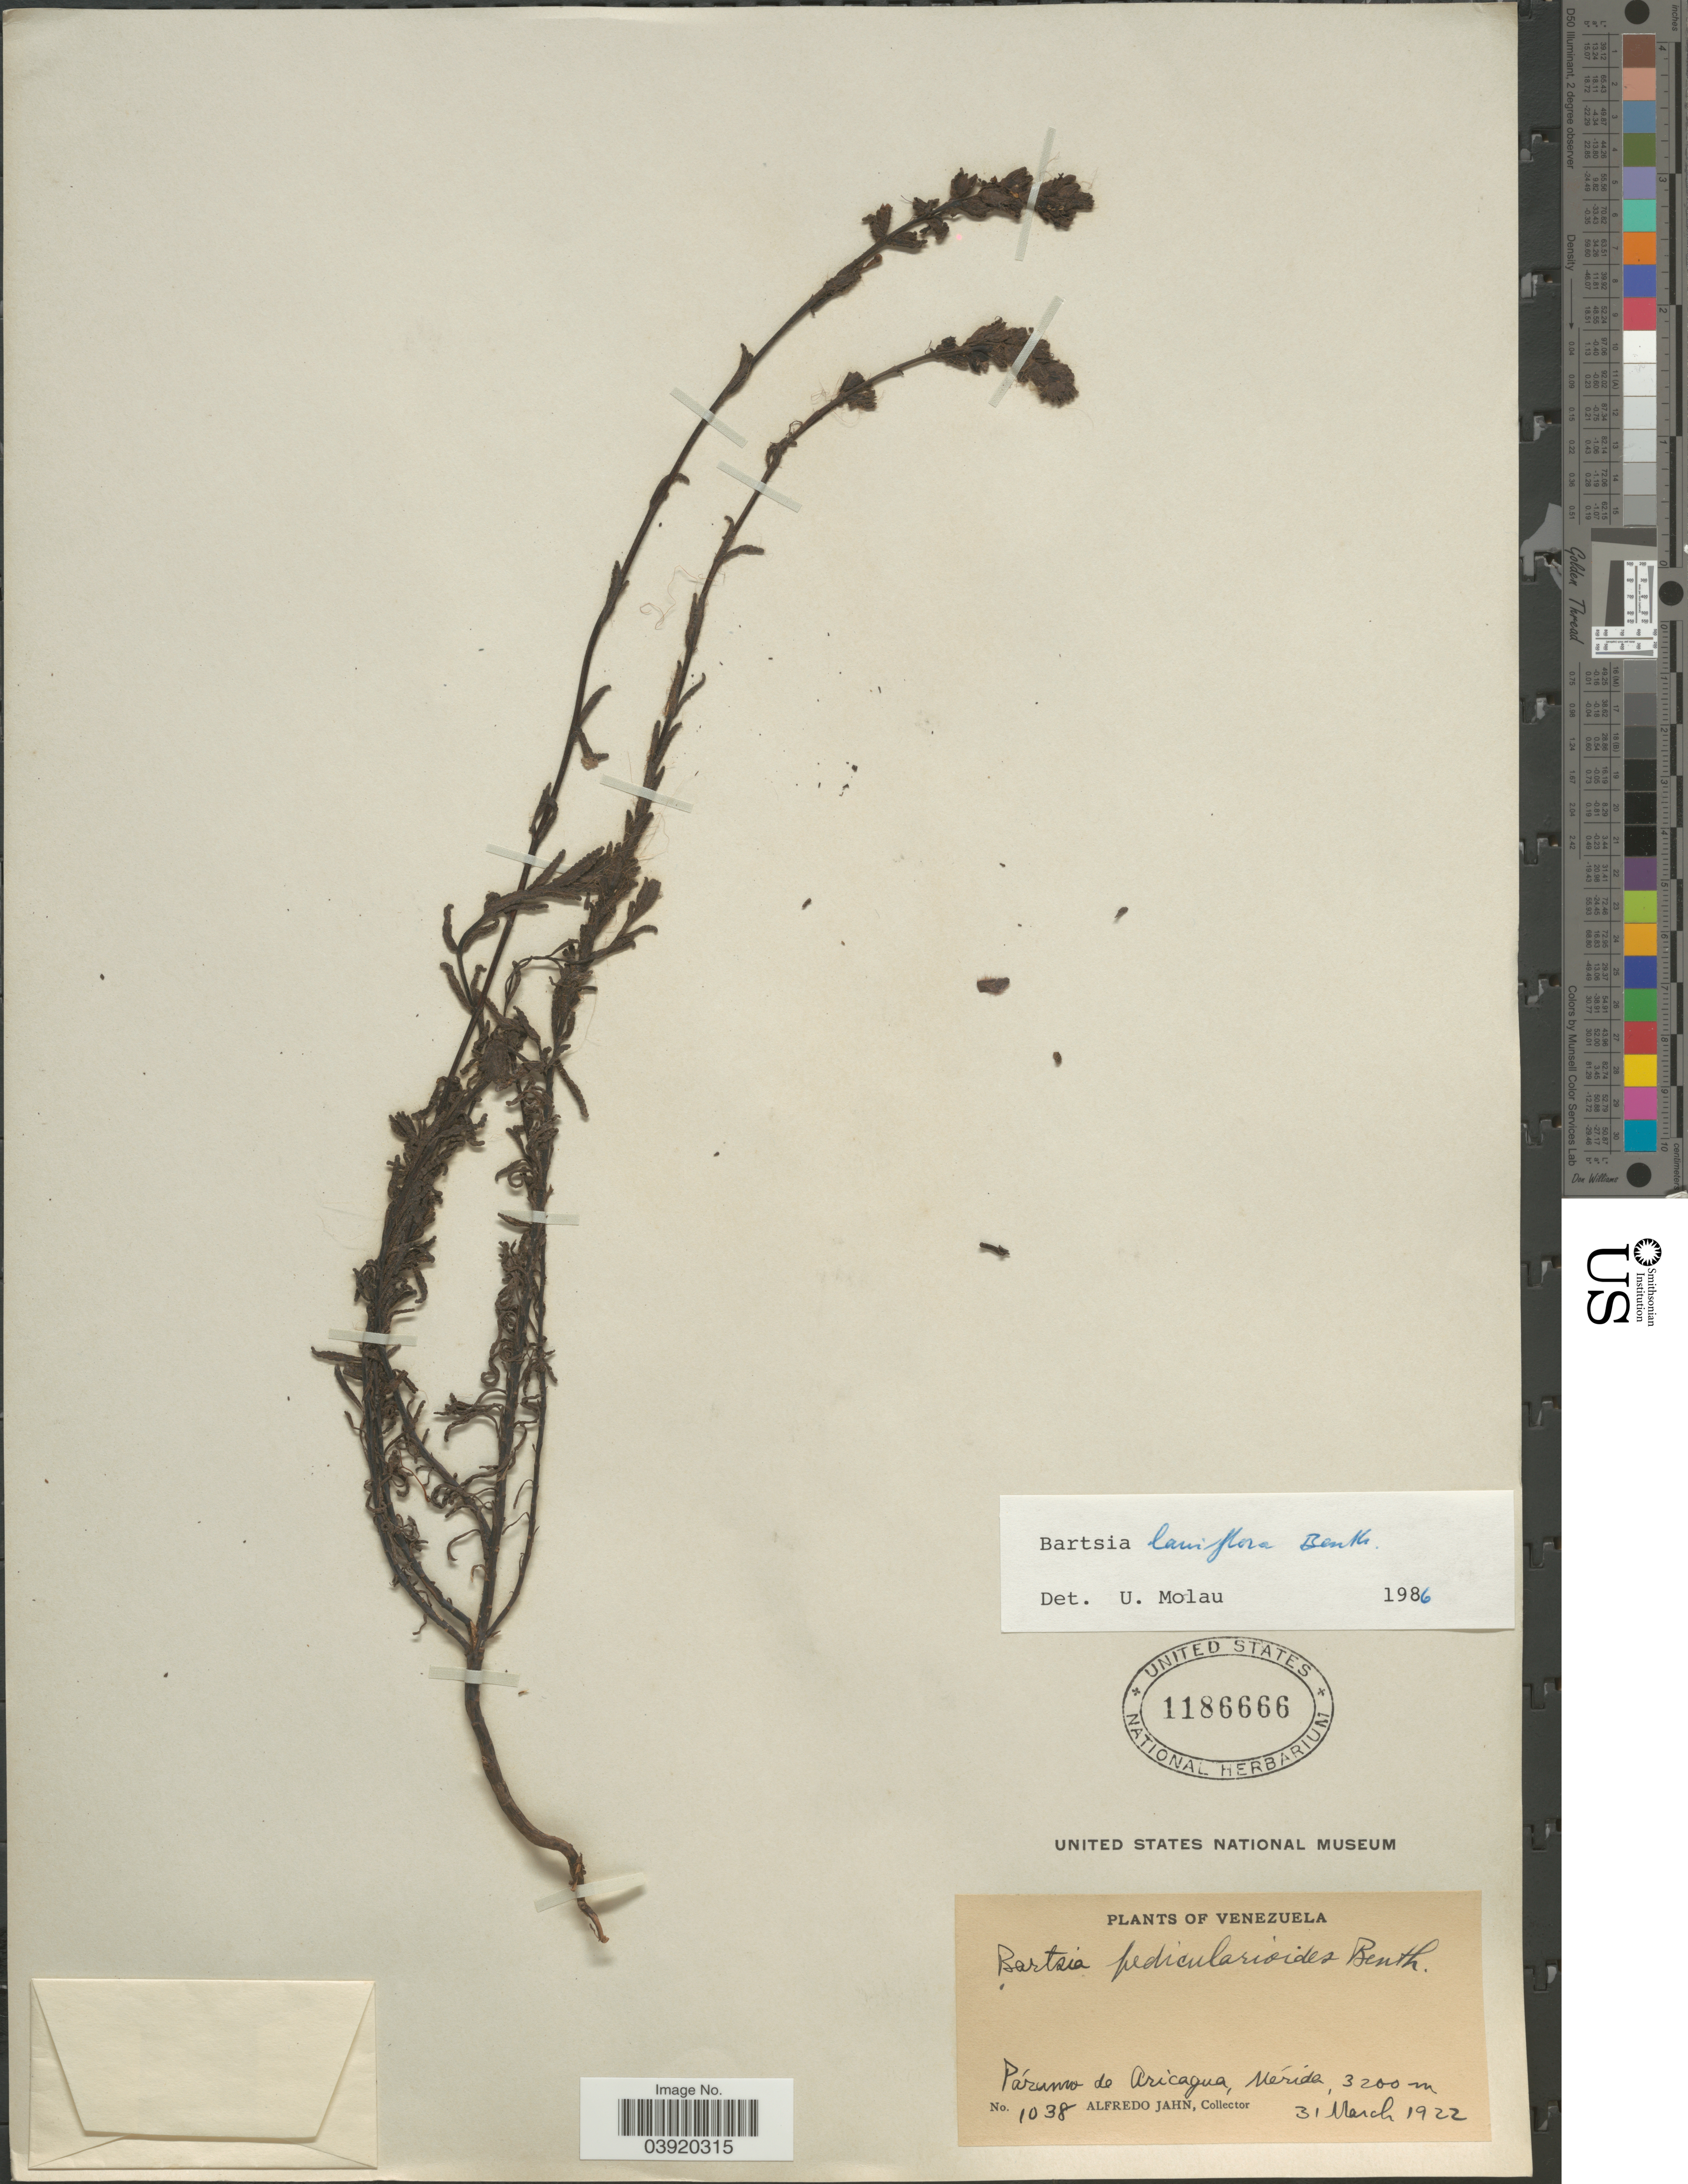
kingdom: Plantae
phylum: Tracheophyta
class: Magnoliopsida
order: Lamiales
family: Orobanchaceae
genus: Bartsia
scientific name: Bartsia laniflora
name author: Benth.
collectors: A. Jahn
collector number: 1038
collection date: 1922-03-31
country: Venezuela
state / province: Merida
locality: Páramo de Aricagua.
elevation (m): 3200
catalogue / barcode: US 1186666